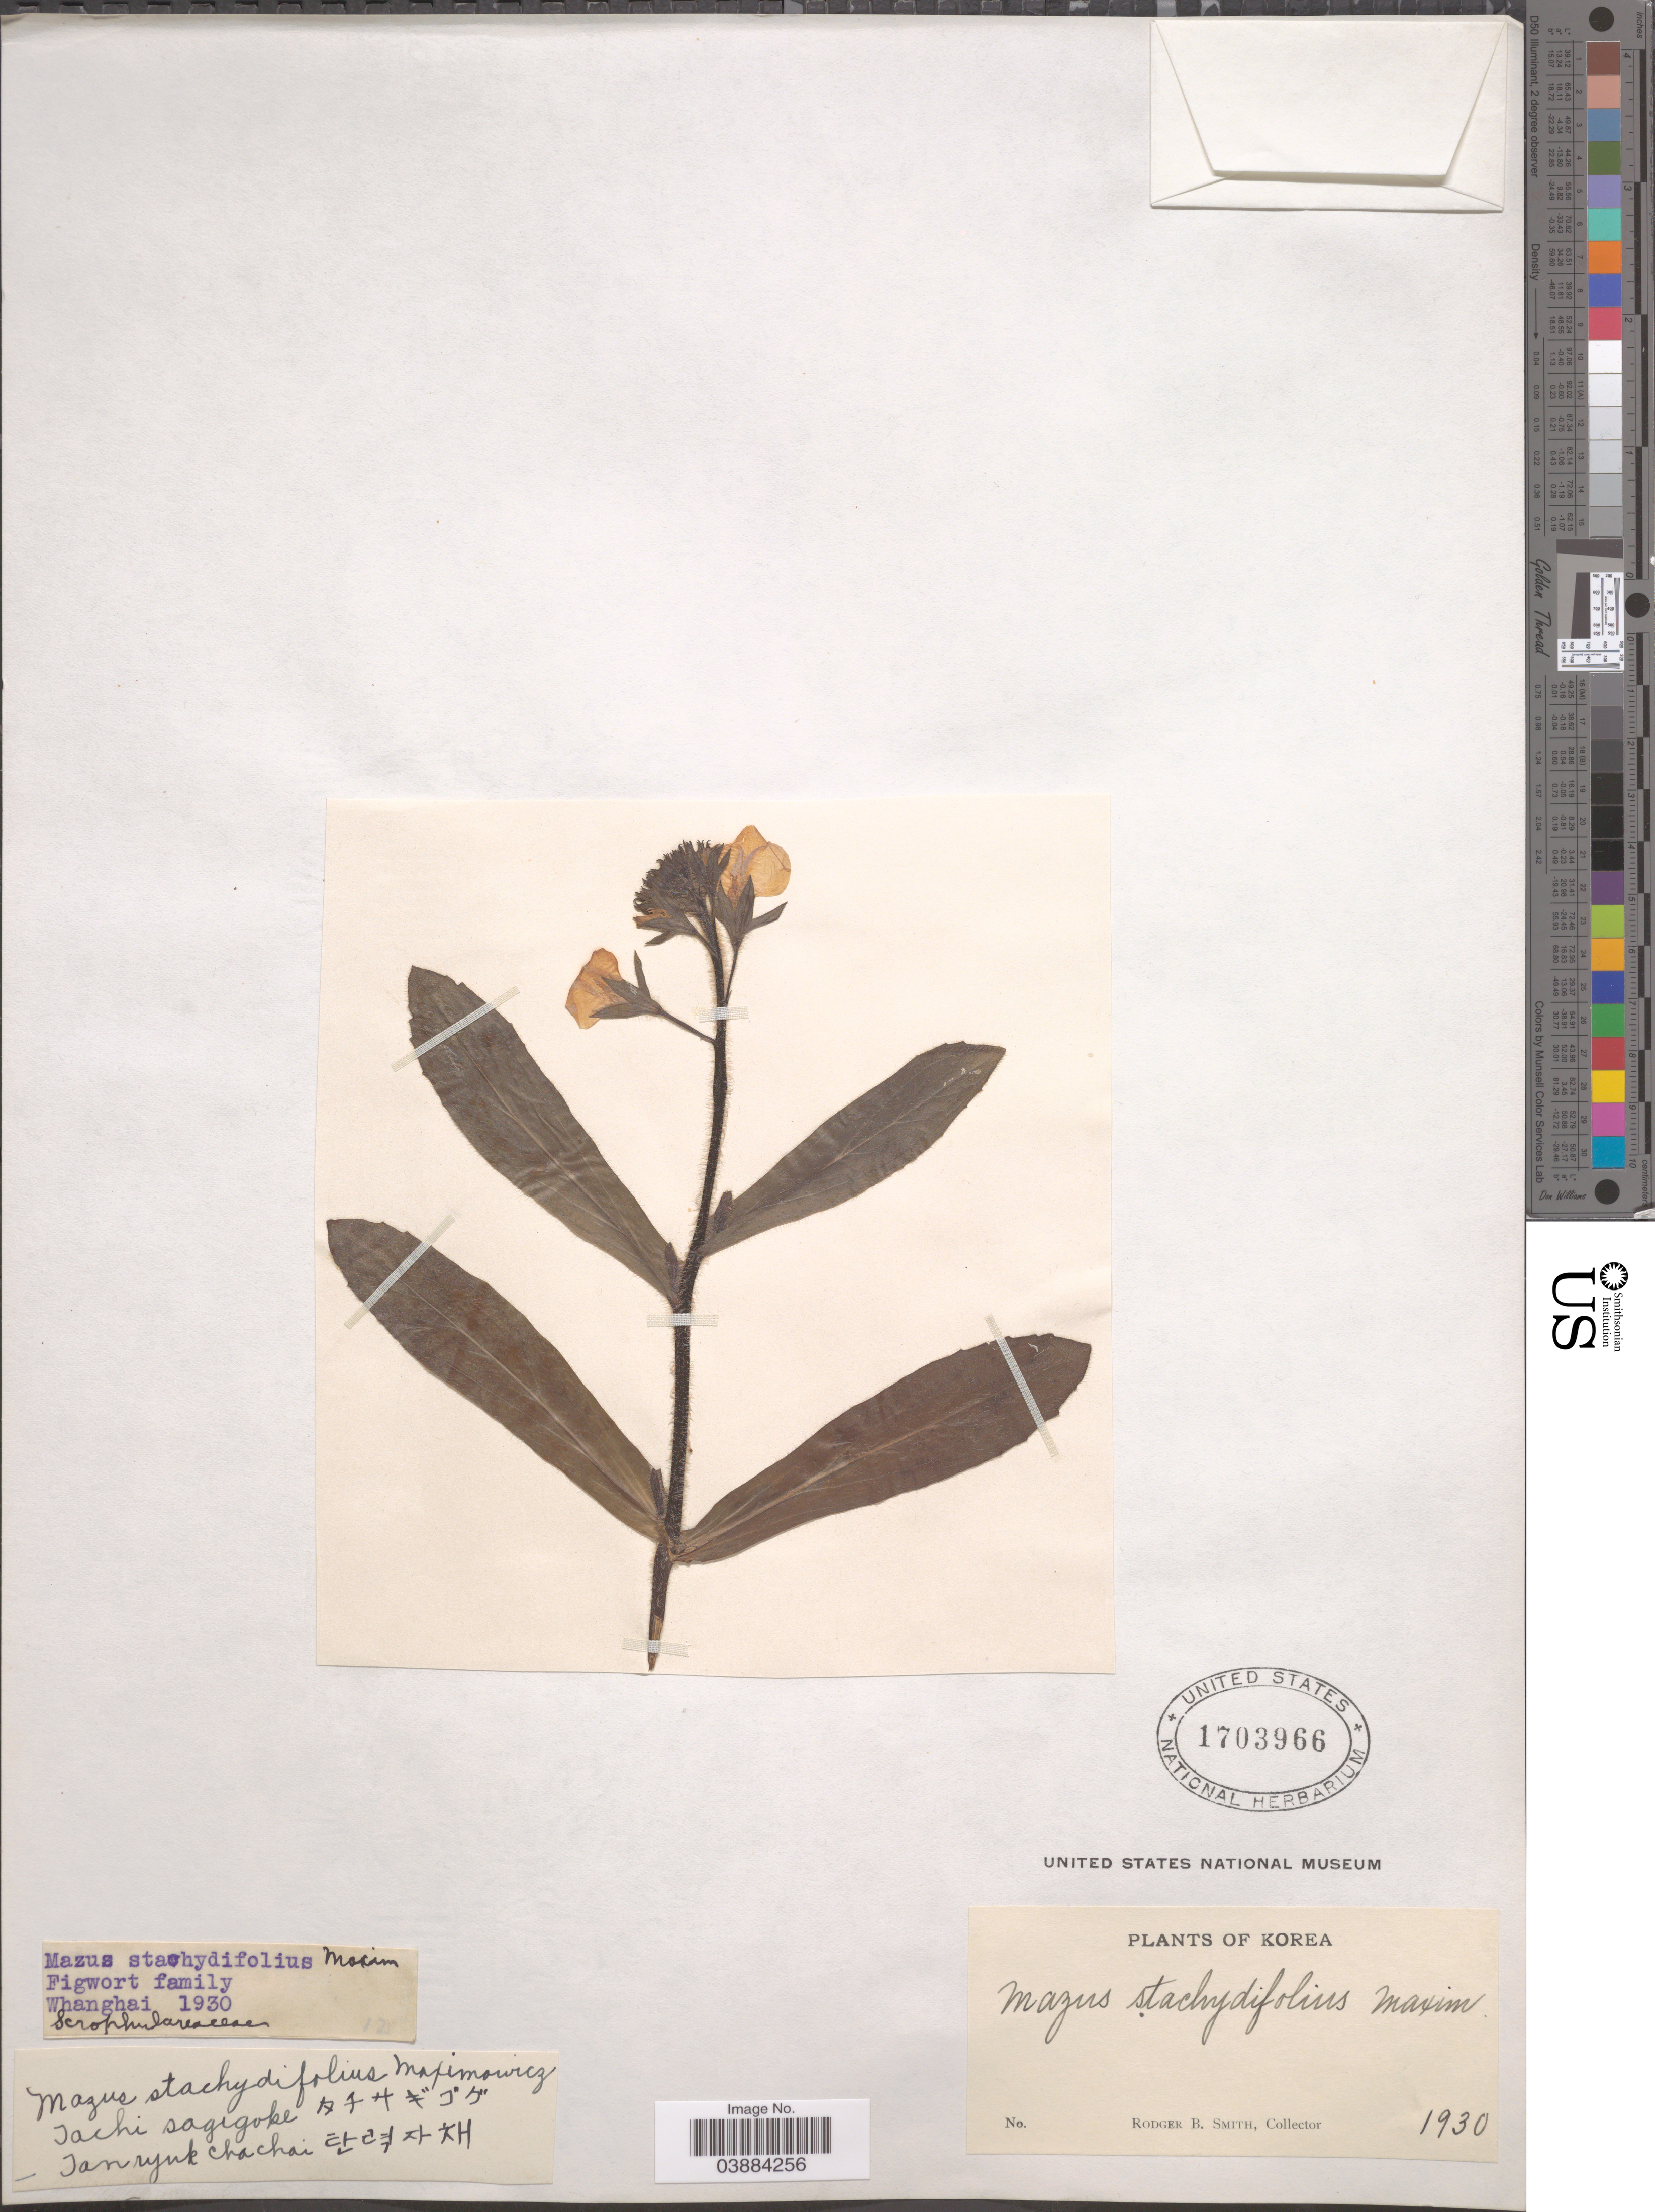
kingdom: Plantae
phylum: Tracheophyta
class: Magnoliopsida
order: Lamiales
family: Mazaceae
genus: Mazus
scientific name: Mazus stachydifolius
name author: (Turcz.) Maxim.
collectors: R. B. Smith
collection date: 1930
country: North Korea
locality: Whanghai.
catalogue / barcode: US 1703966